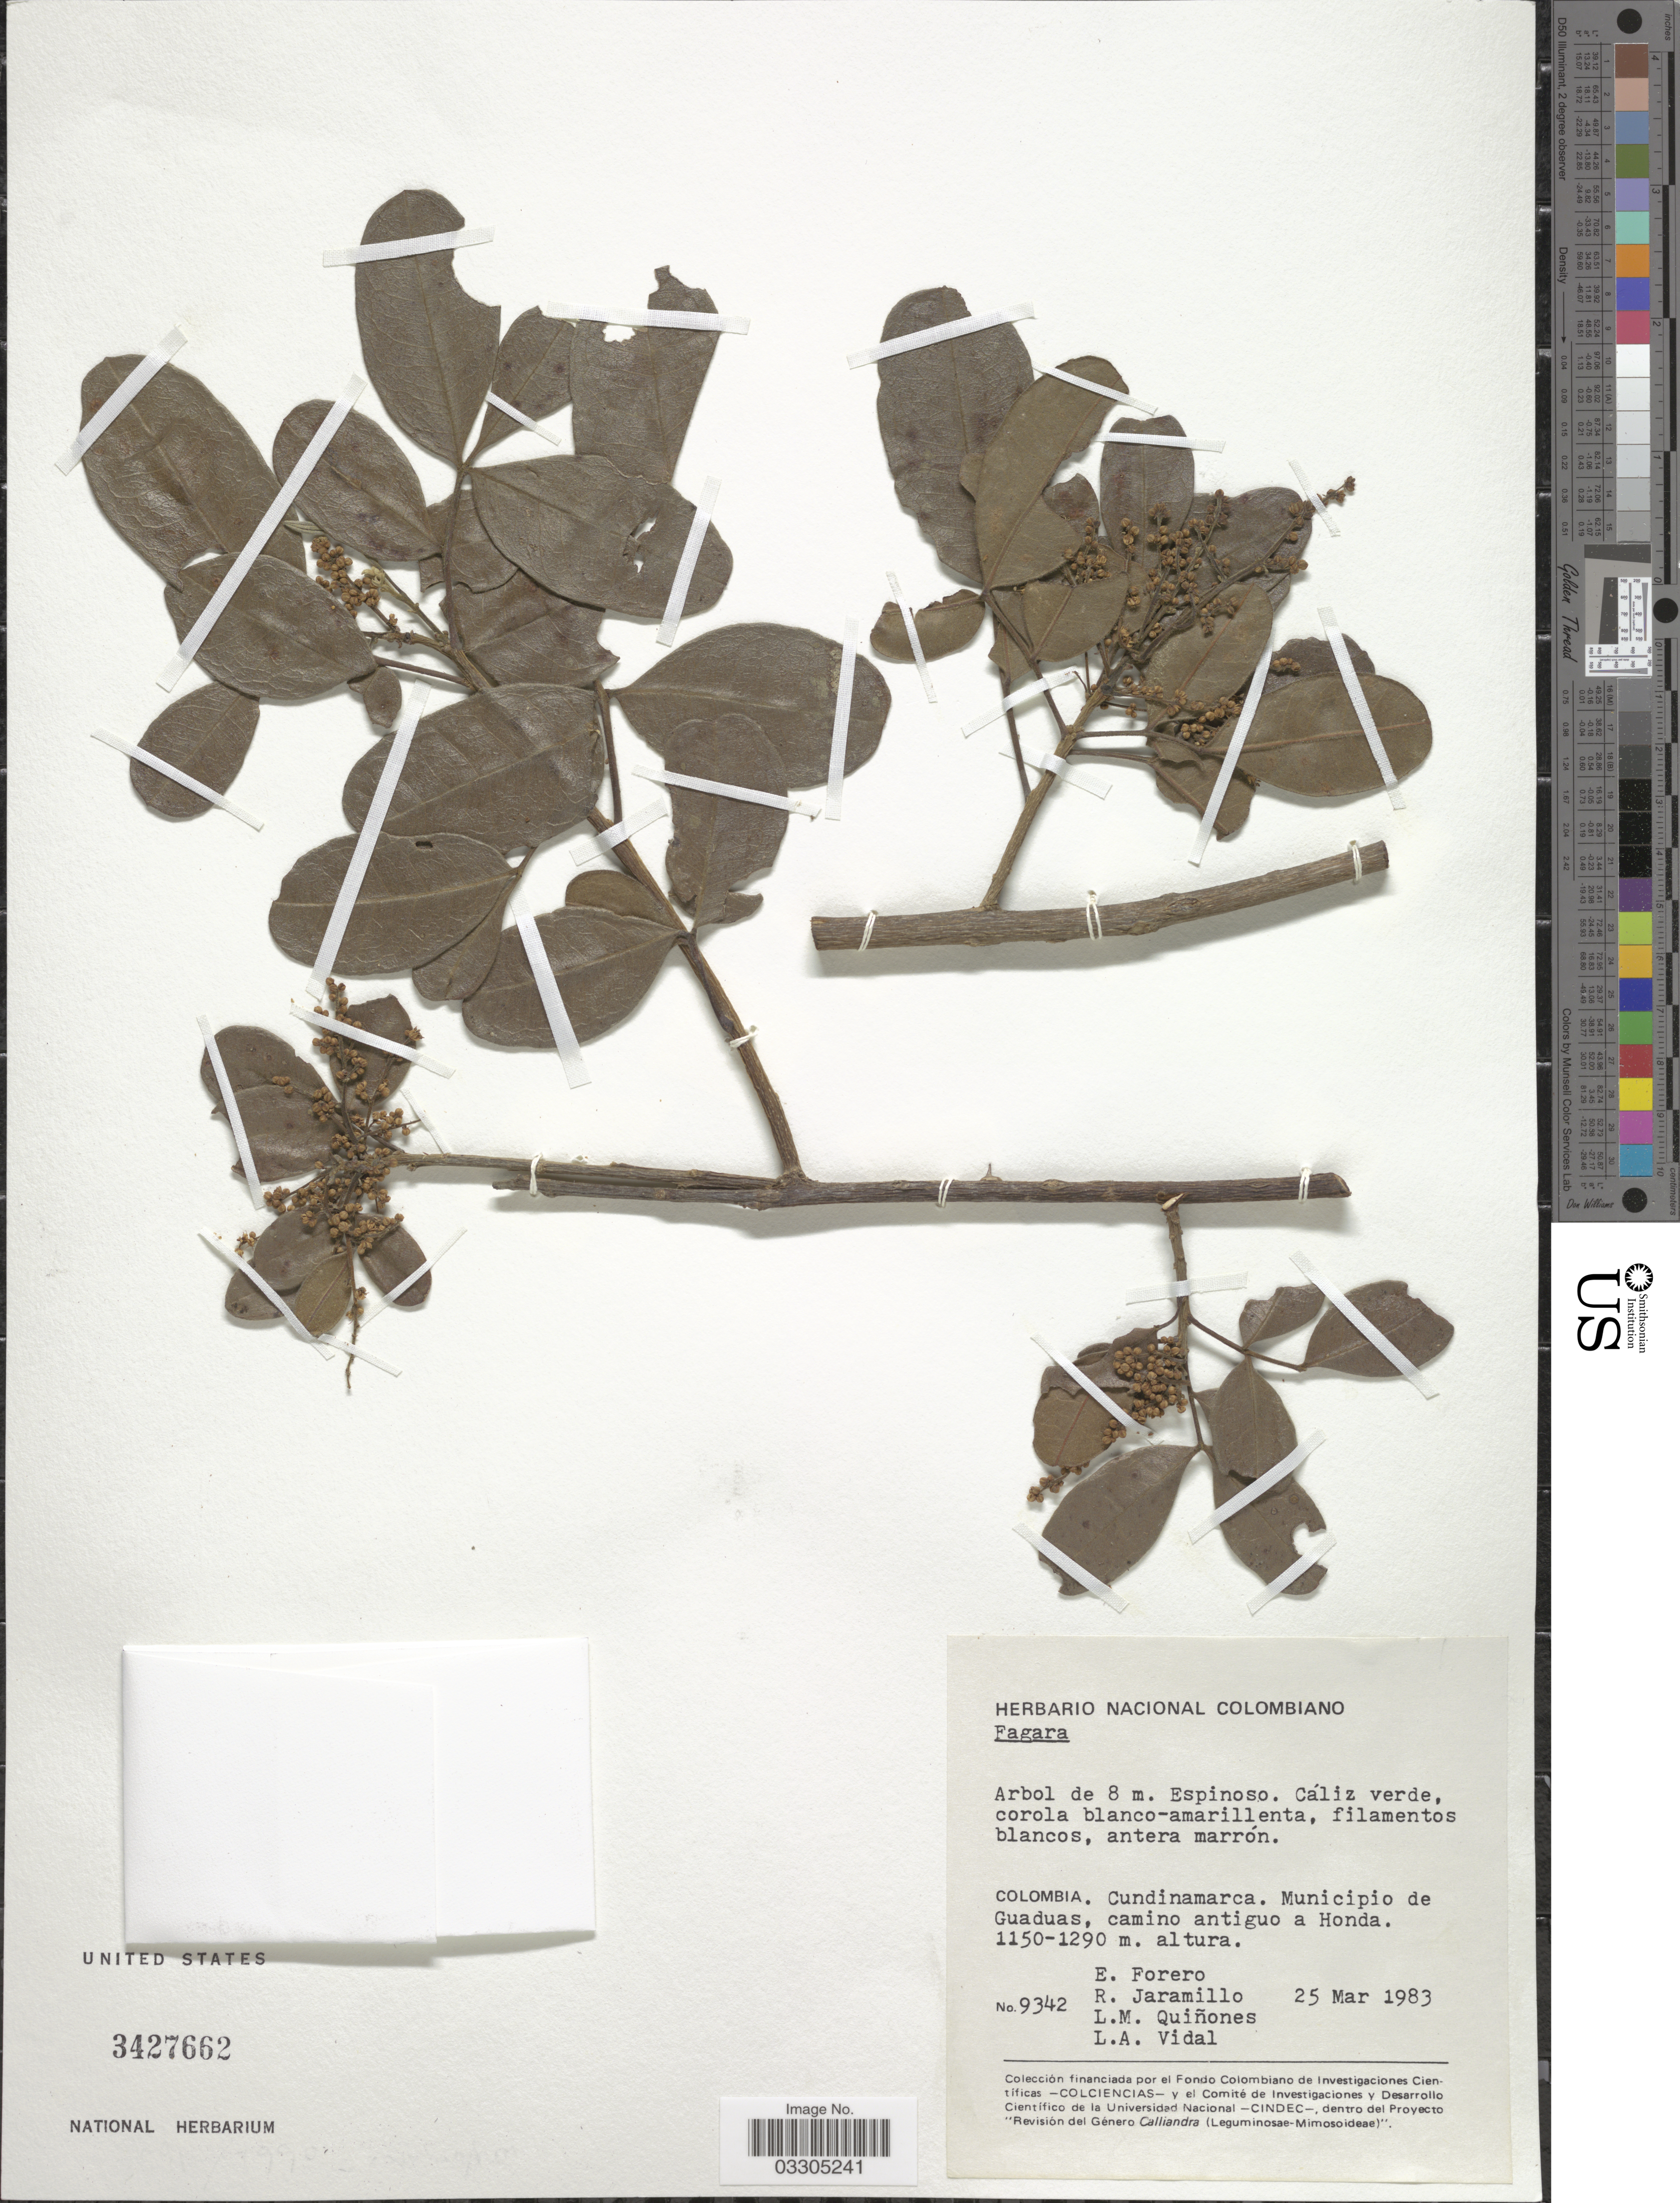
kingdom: Plantae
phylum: Tracheophyta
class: Magnoliopsida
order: Sapindales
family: Rutaceae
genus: Zanthoxylum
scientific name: Zanthoxylum rigidum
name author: Humb. & Bonpl. ex Willd.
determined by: Londoño-Echeverri, Y.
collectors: E. Forero, R. Jaramillo, L. Quiñones & L. A. Vidal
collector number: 9342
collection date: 1983-03-25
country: Colombia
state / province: Cundinamarca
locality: Municipio de Guaduas, camino antiguo a Honda.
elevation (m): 1150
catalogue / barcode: US 3427662